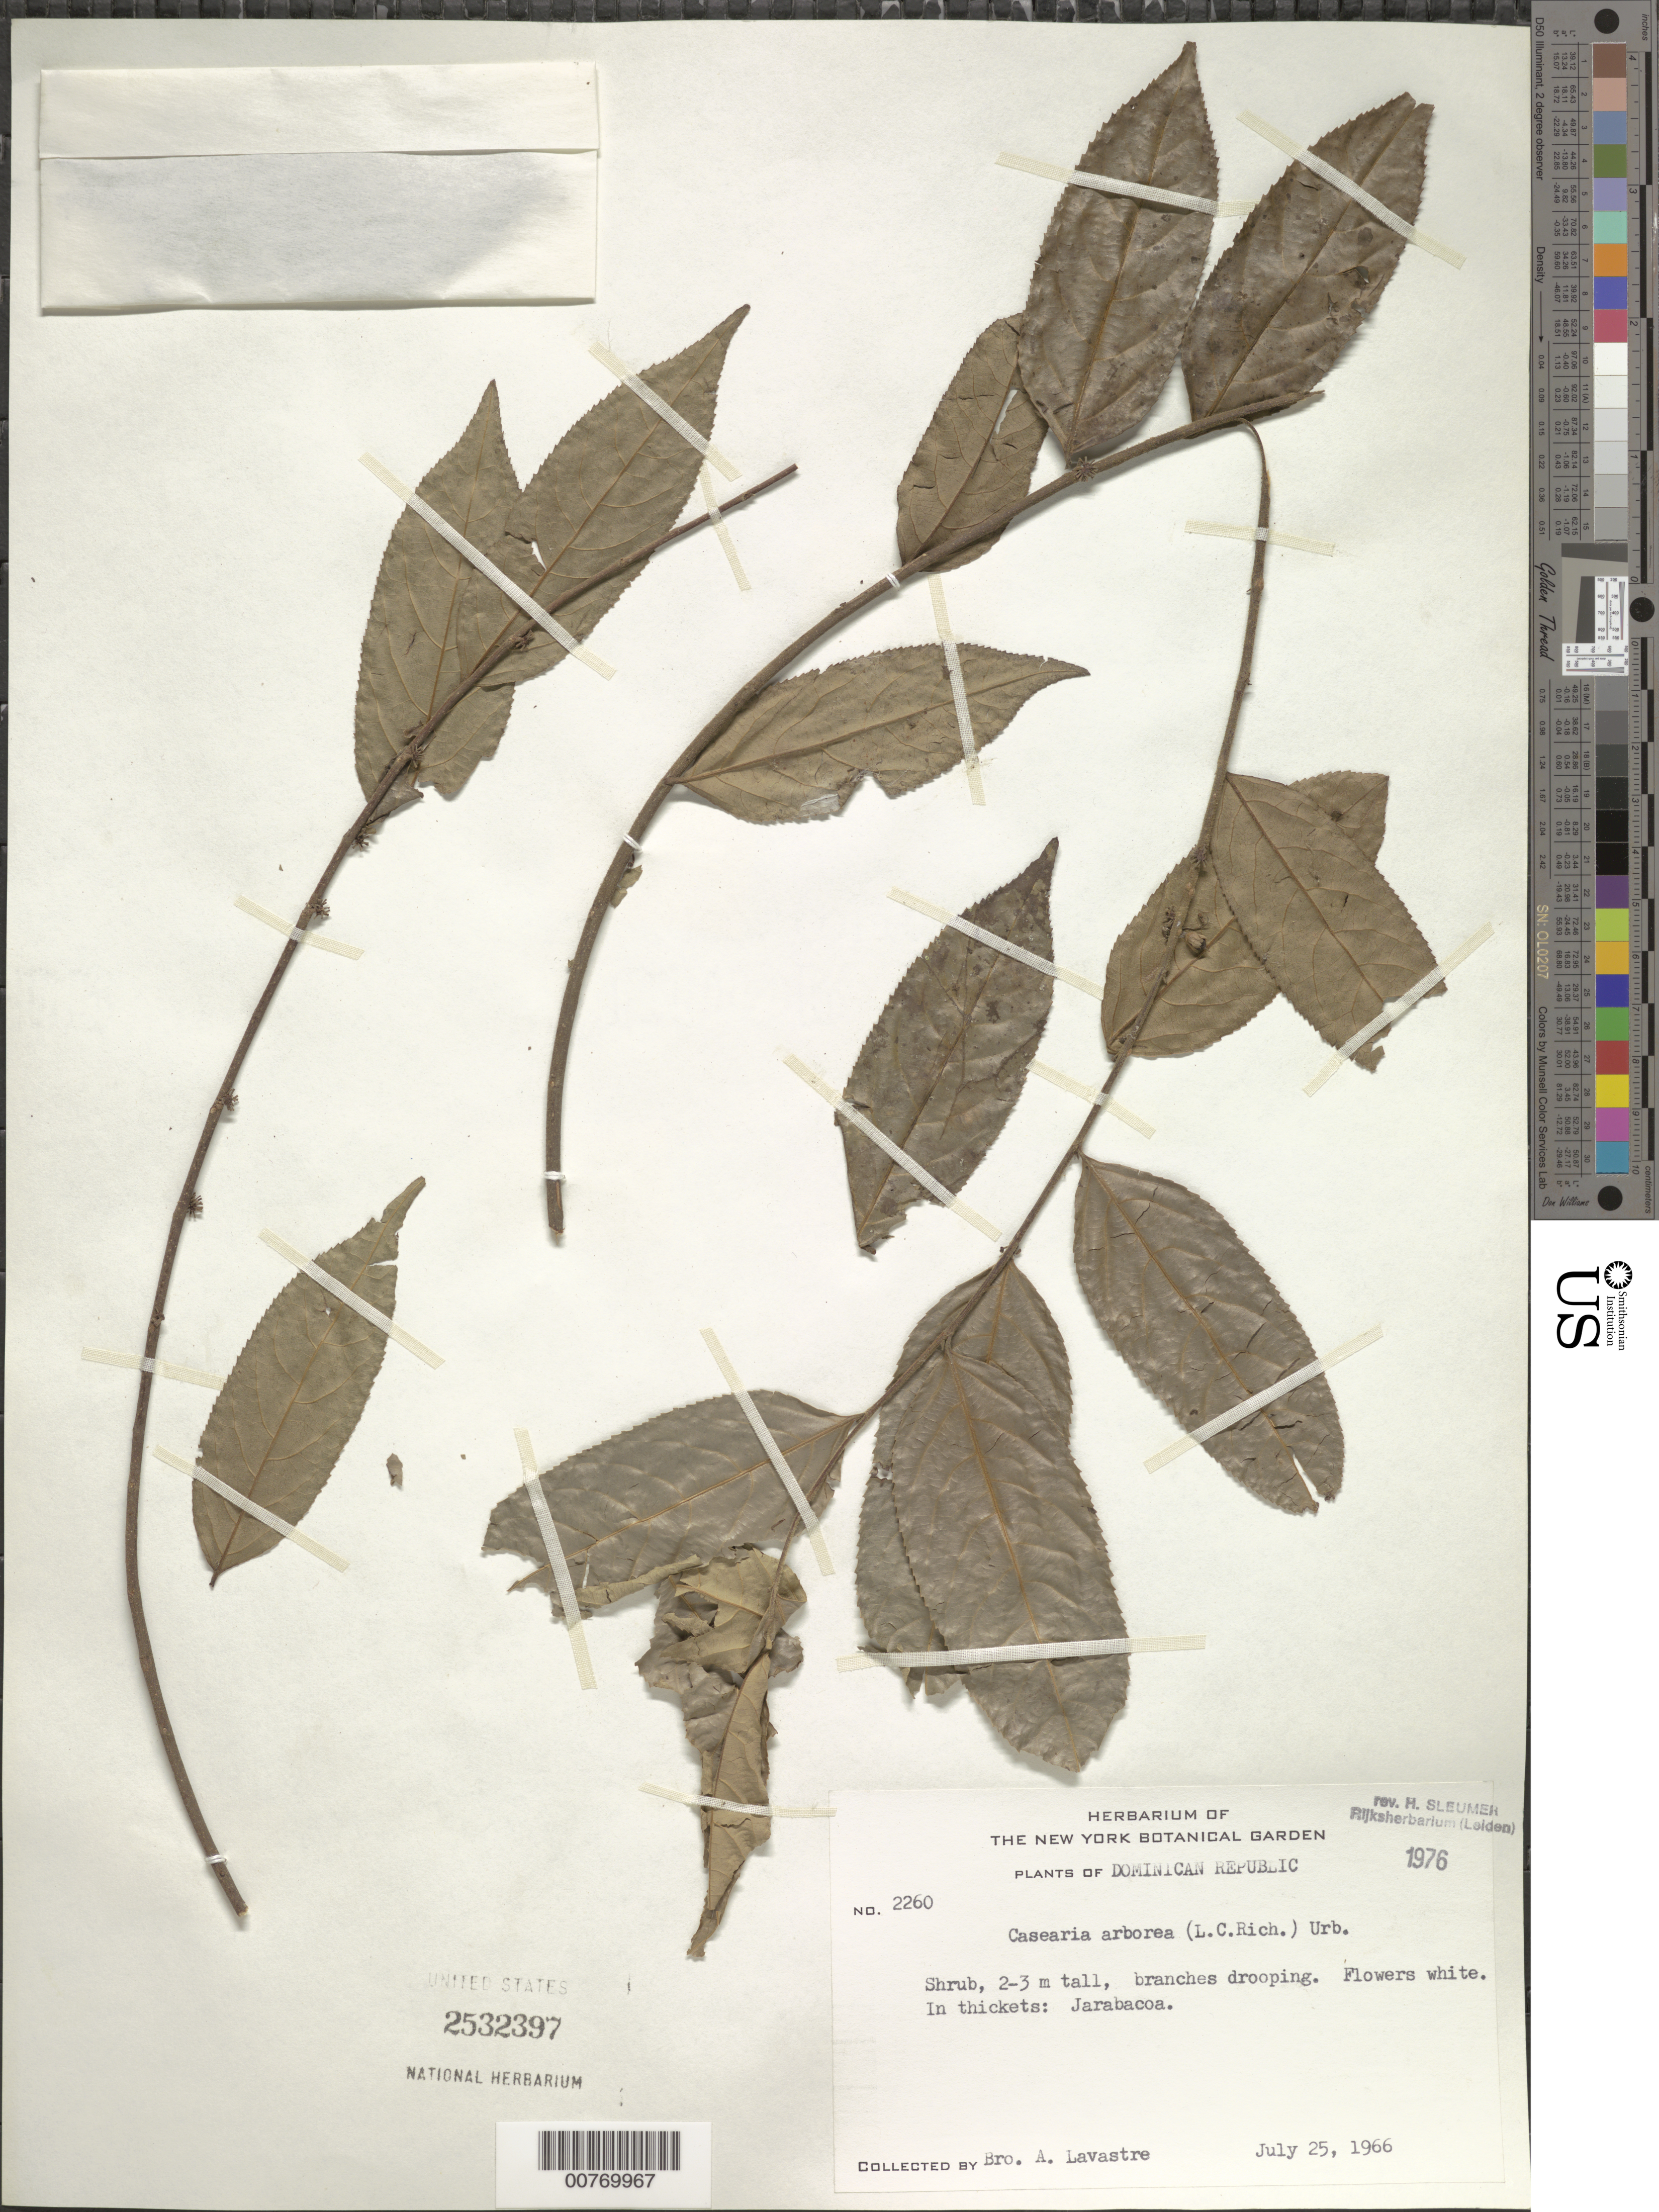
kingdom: Plantae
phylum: Tracheophyta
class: Magnoliopsida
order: Malpighiales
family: Salicaceae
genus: Casearia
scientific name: Casearia arborea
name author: (Rich.) Urb.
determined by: Sleumer, H. O.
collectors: B. Lavastre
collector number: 2260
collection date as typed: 25 Jul 1966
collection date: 1966-07-25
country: Dominican Republic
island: Hispaniola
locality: Jarabacoa.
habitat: In thickets.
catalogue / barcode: US 2532397